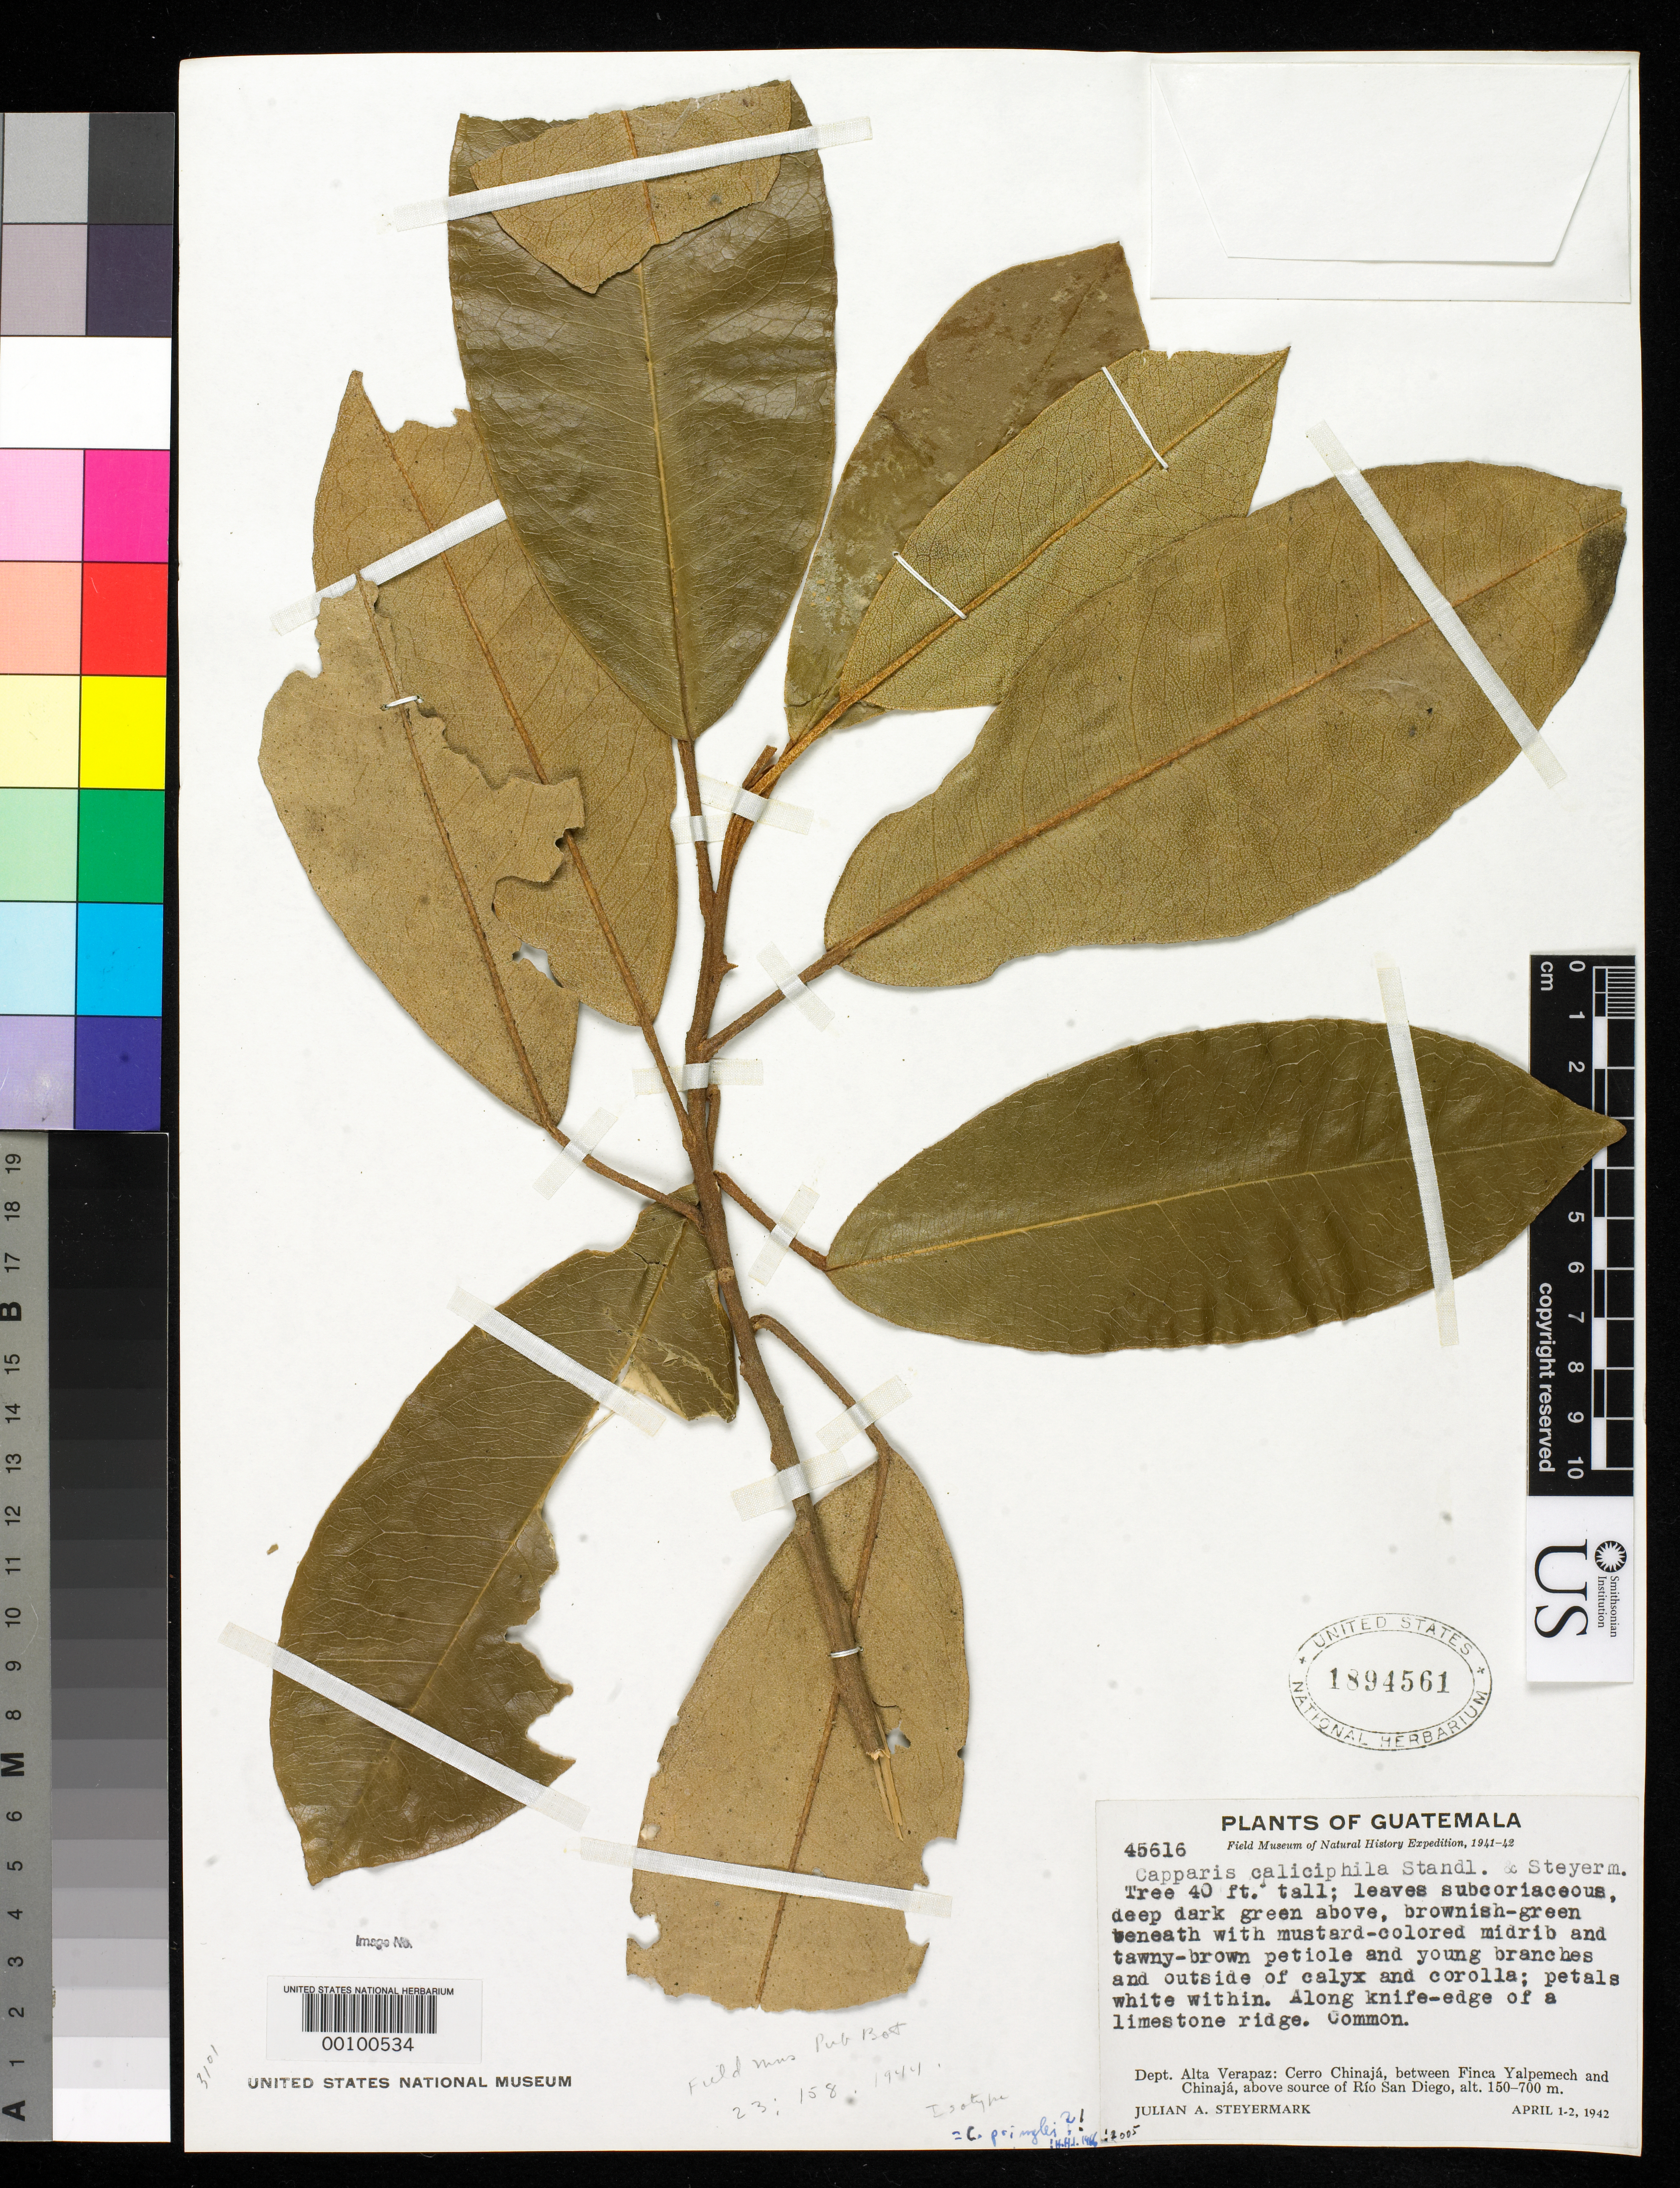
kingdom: Plantae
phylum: Tracheophyta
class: Magnoliopsida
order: Brassicales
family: Capparaceae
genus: Capparis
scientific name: Capparis calciphila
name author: Standl. & Steyerm.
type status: Isotype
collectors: J. Steyermark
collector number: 45616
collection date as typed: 01 Apr 1942 to 02 Apr 1942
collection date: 1942-04-01/1942-04-02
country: Guatemala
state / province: Alta Verapaz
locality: Between Finca Yalpemech and Chinaja.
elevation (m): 150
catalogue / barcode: US 1894561